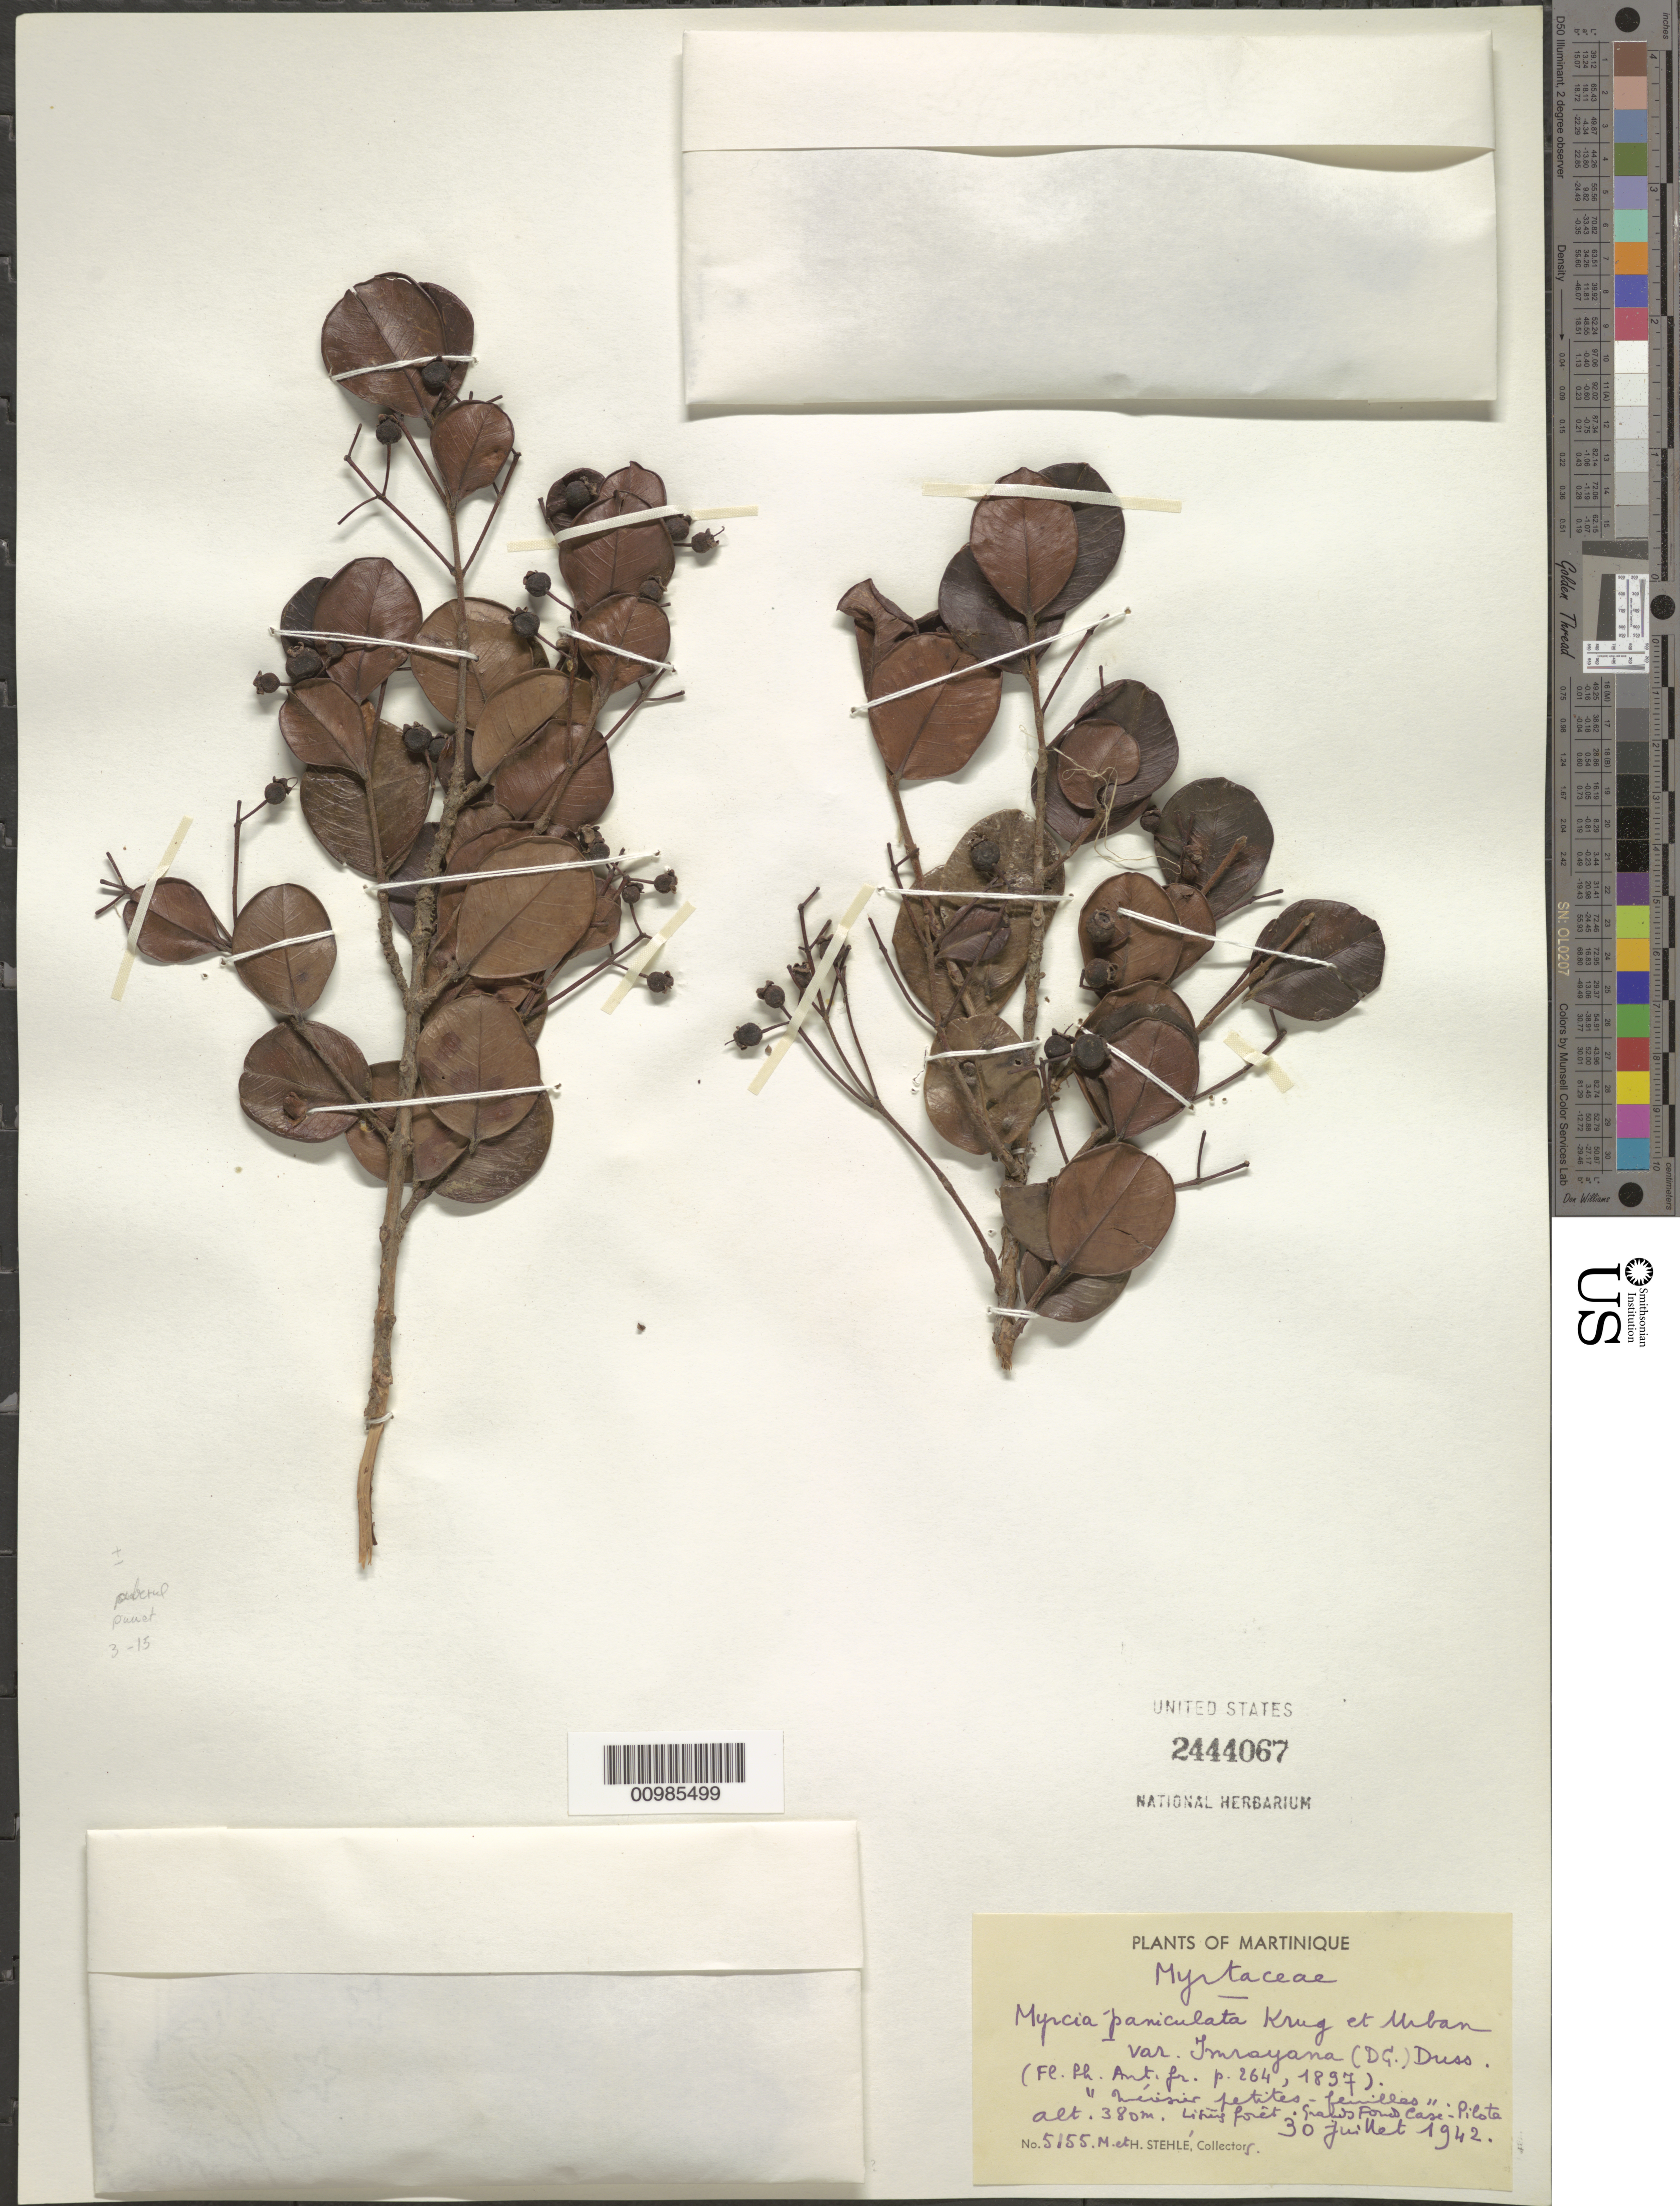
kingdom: Plantae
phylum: Tracheophyta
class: Magnoliopsida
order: Myrtales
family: Myrtaceae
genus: Myrcia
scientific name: Myrcia citrifolia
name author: (Aubl.) Urb.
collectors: H. Stehlé & M. Stehlé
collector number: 5155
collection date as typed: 30 Jul 1942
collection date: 1942-07-30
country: Martinique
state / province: Saint-Pierre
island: Martinique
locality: Case-Pilote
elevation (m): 380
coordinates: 0 N, 0 E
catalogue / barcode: US 2444067